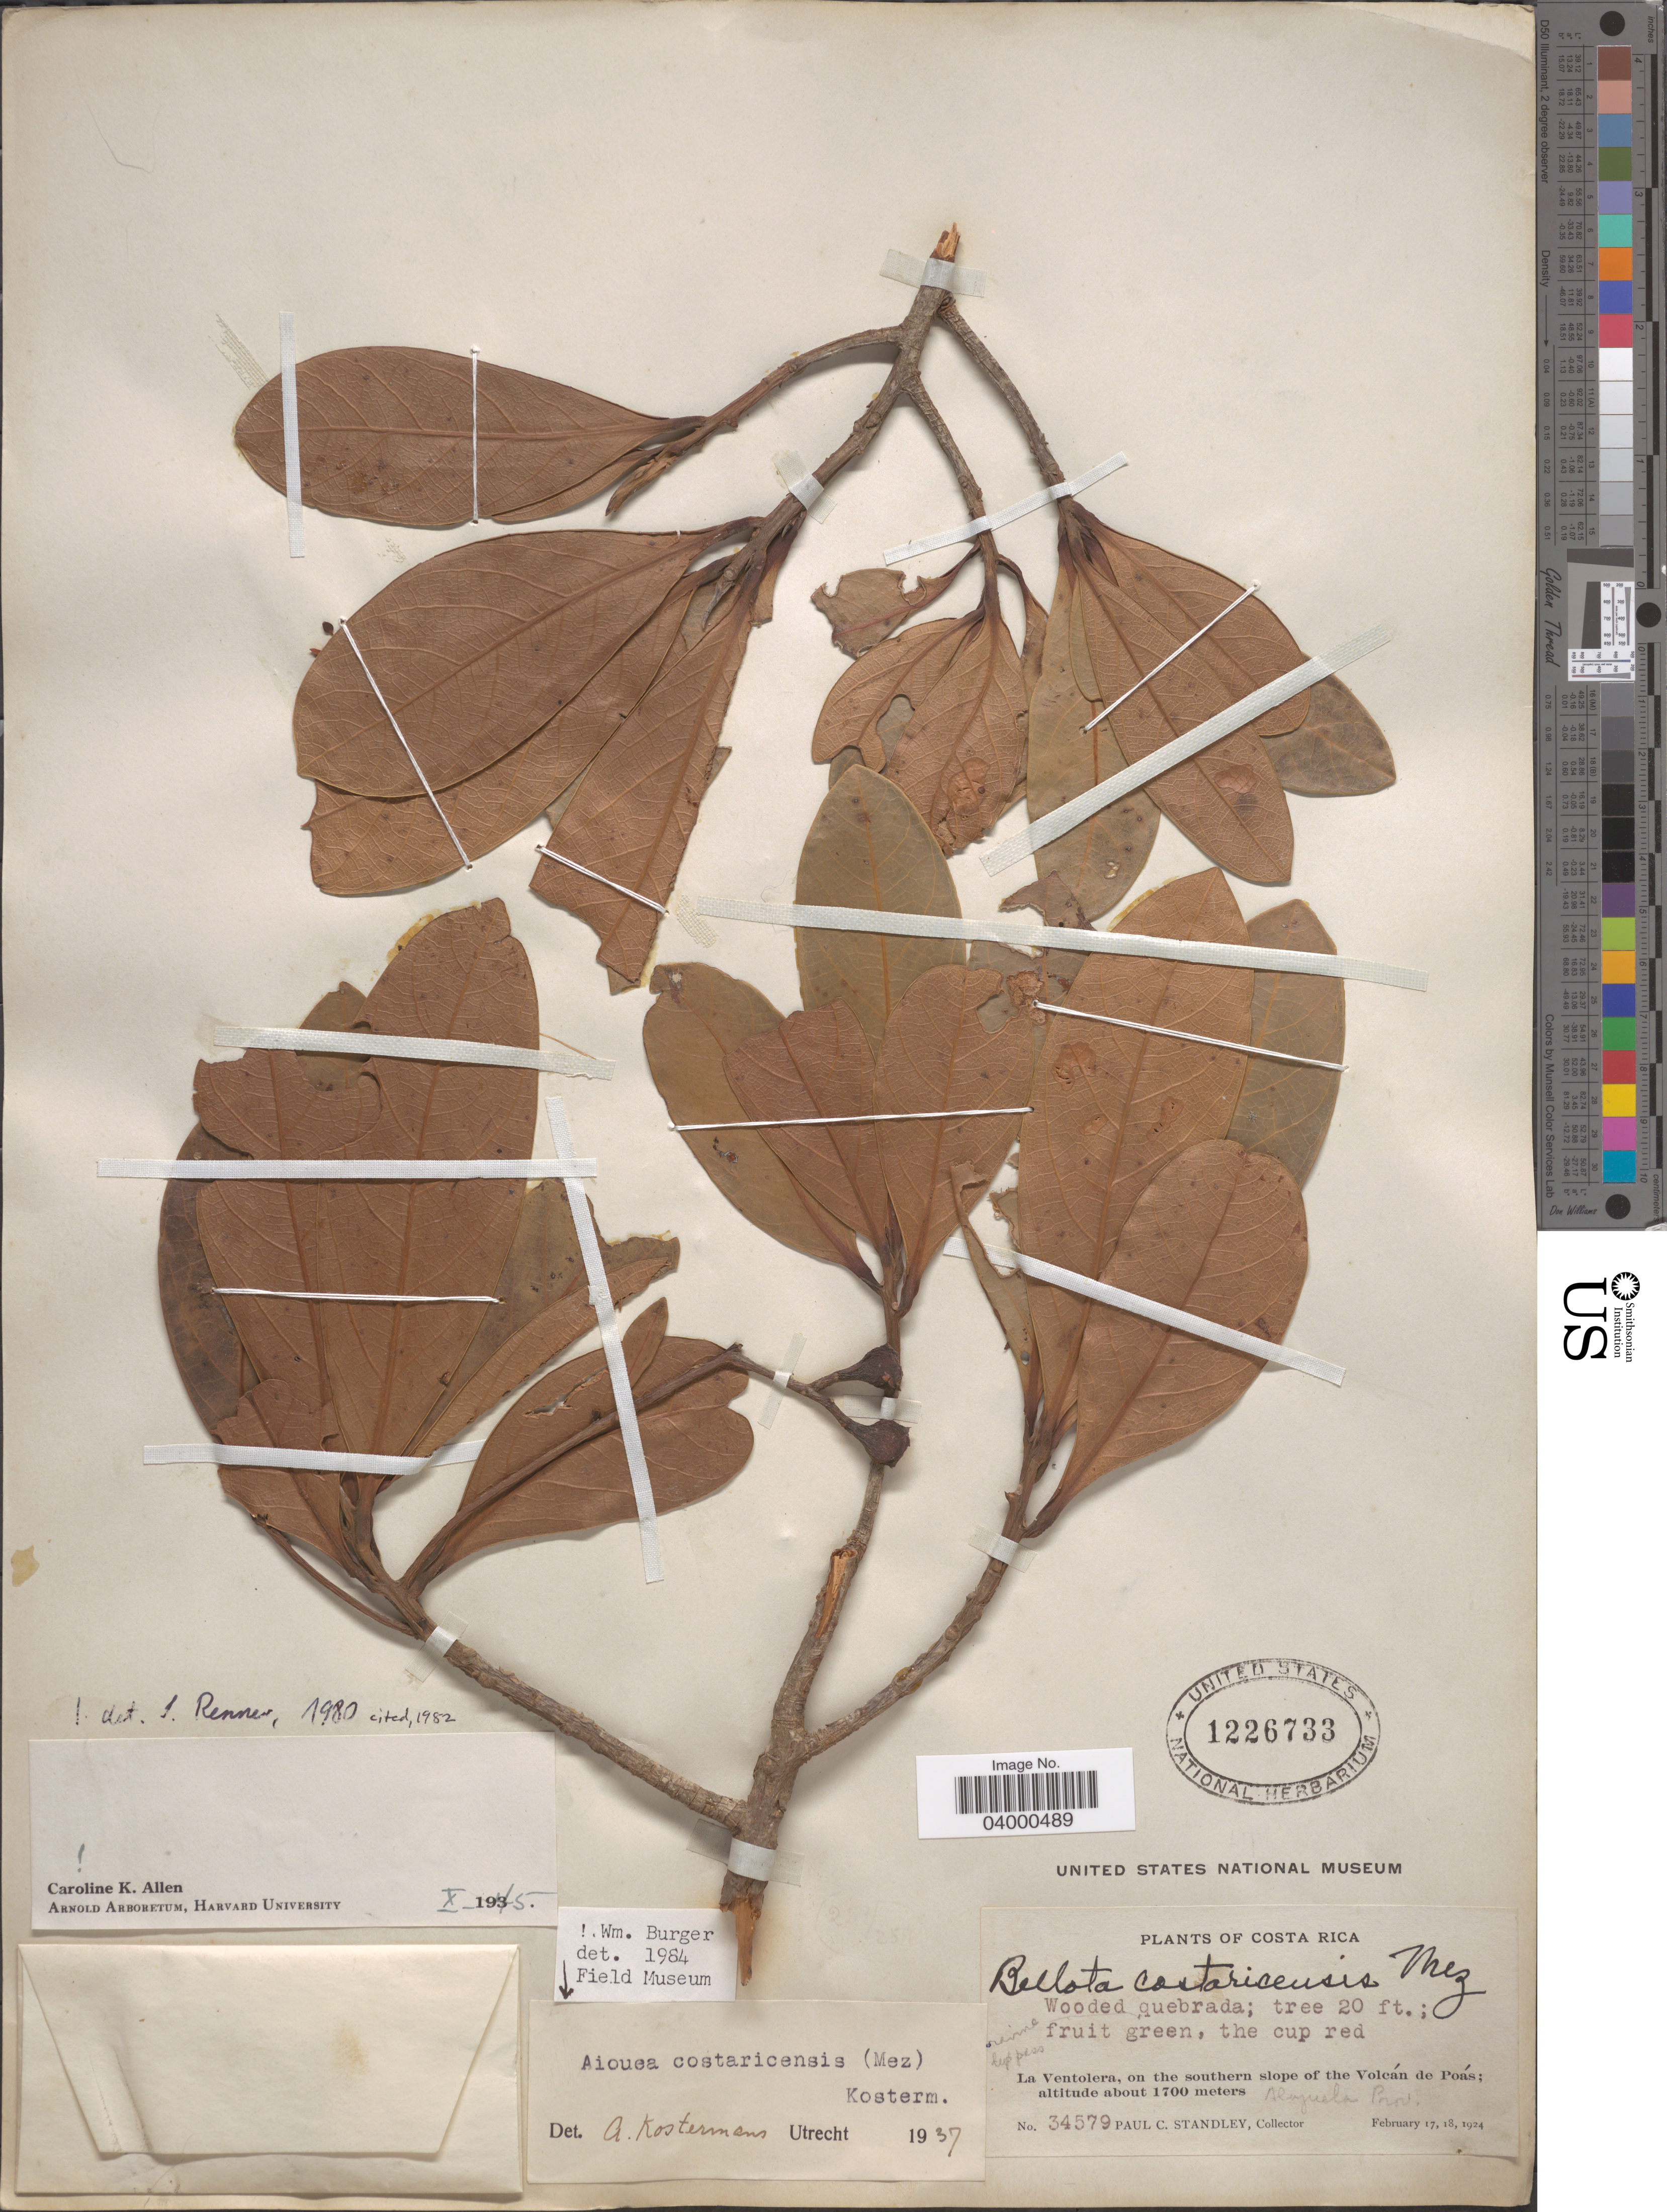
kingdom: Plantae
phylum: Tracheophyta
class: Magnoliopsida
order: Laurales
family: Lauraceae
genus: Aiouea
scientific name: Aiouea costaricensis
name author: (Mez) Kosterm.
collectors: P. C. Standley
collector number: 34579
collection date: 1924-02-17/1924-02-18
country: Costa Rica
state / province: Alajuela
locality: La Ventolera, on the southern slope of the Volcán de Poás.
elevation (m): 1700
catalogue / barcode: US 1226733